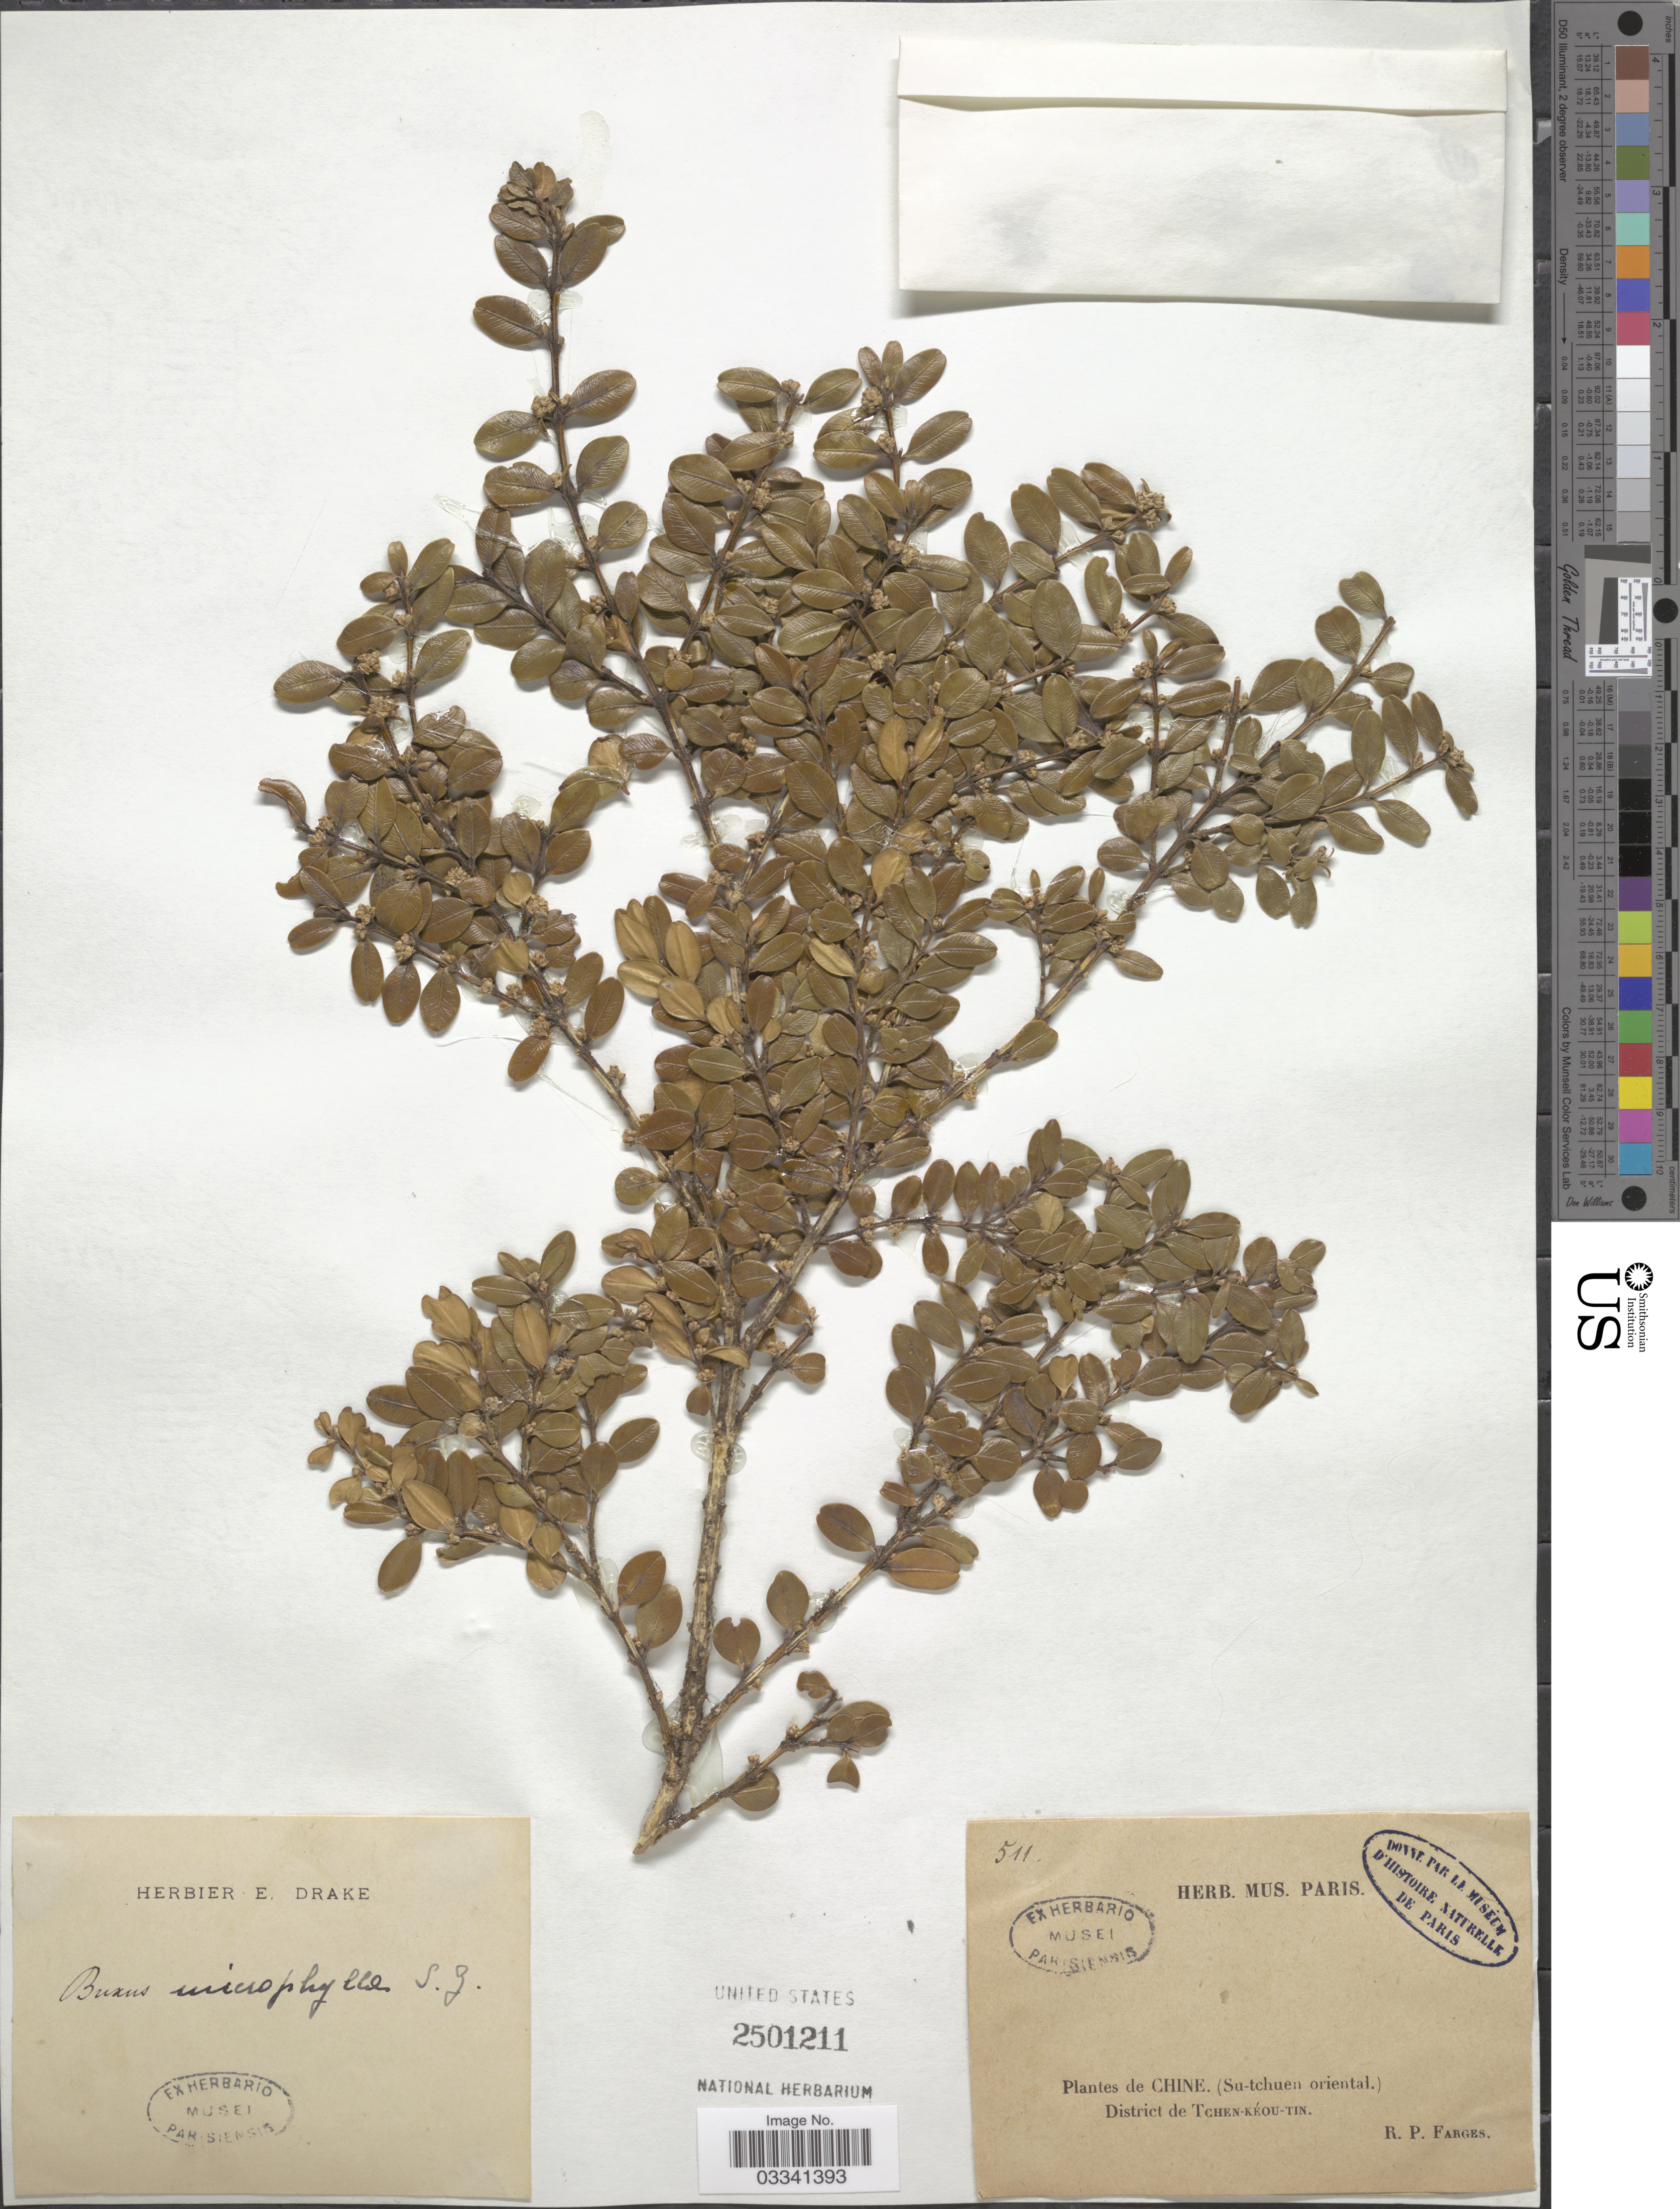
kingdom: Plantae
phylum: Tracheophyta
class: Magnoliopsida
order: Buxales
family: Buxaceae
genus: Buxus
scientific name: Buxus microphylla var. sinica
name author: Rehder & E.H. Wilson in Sarg.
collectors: R. Farges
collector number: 511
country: China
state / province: Sichuan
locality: (Su-tchuen oriental.). District de Tchen-Kéou-Tin.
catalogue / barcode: US 2501211